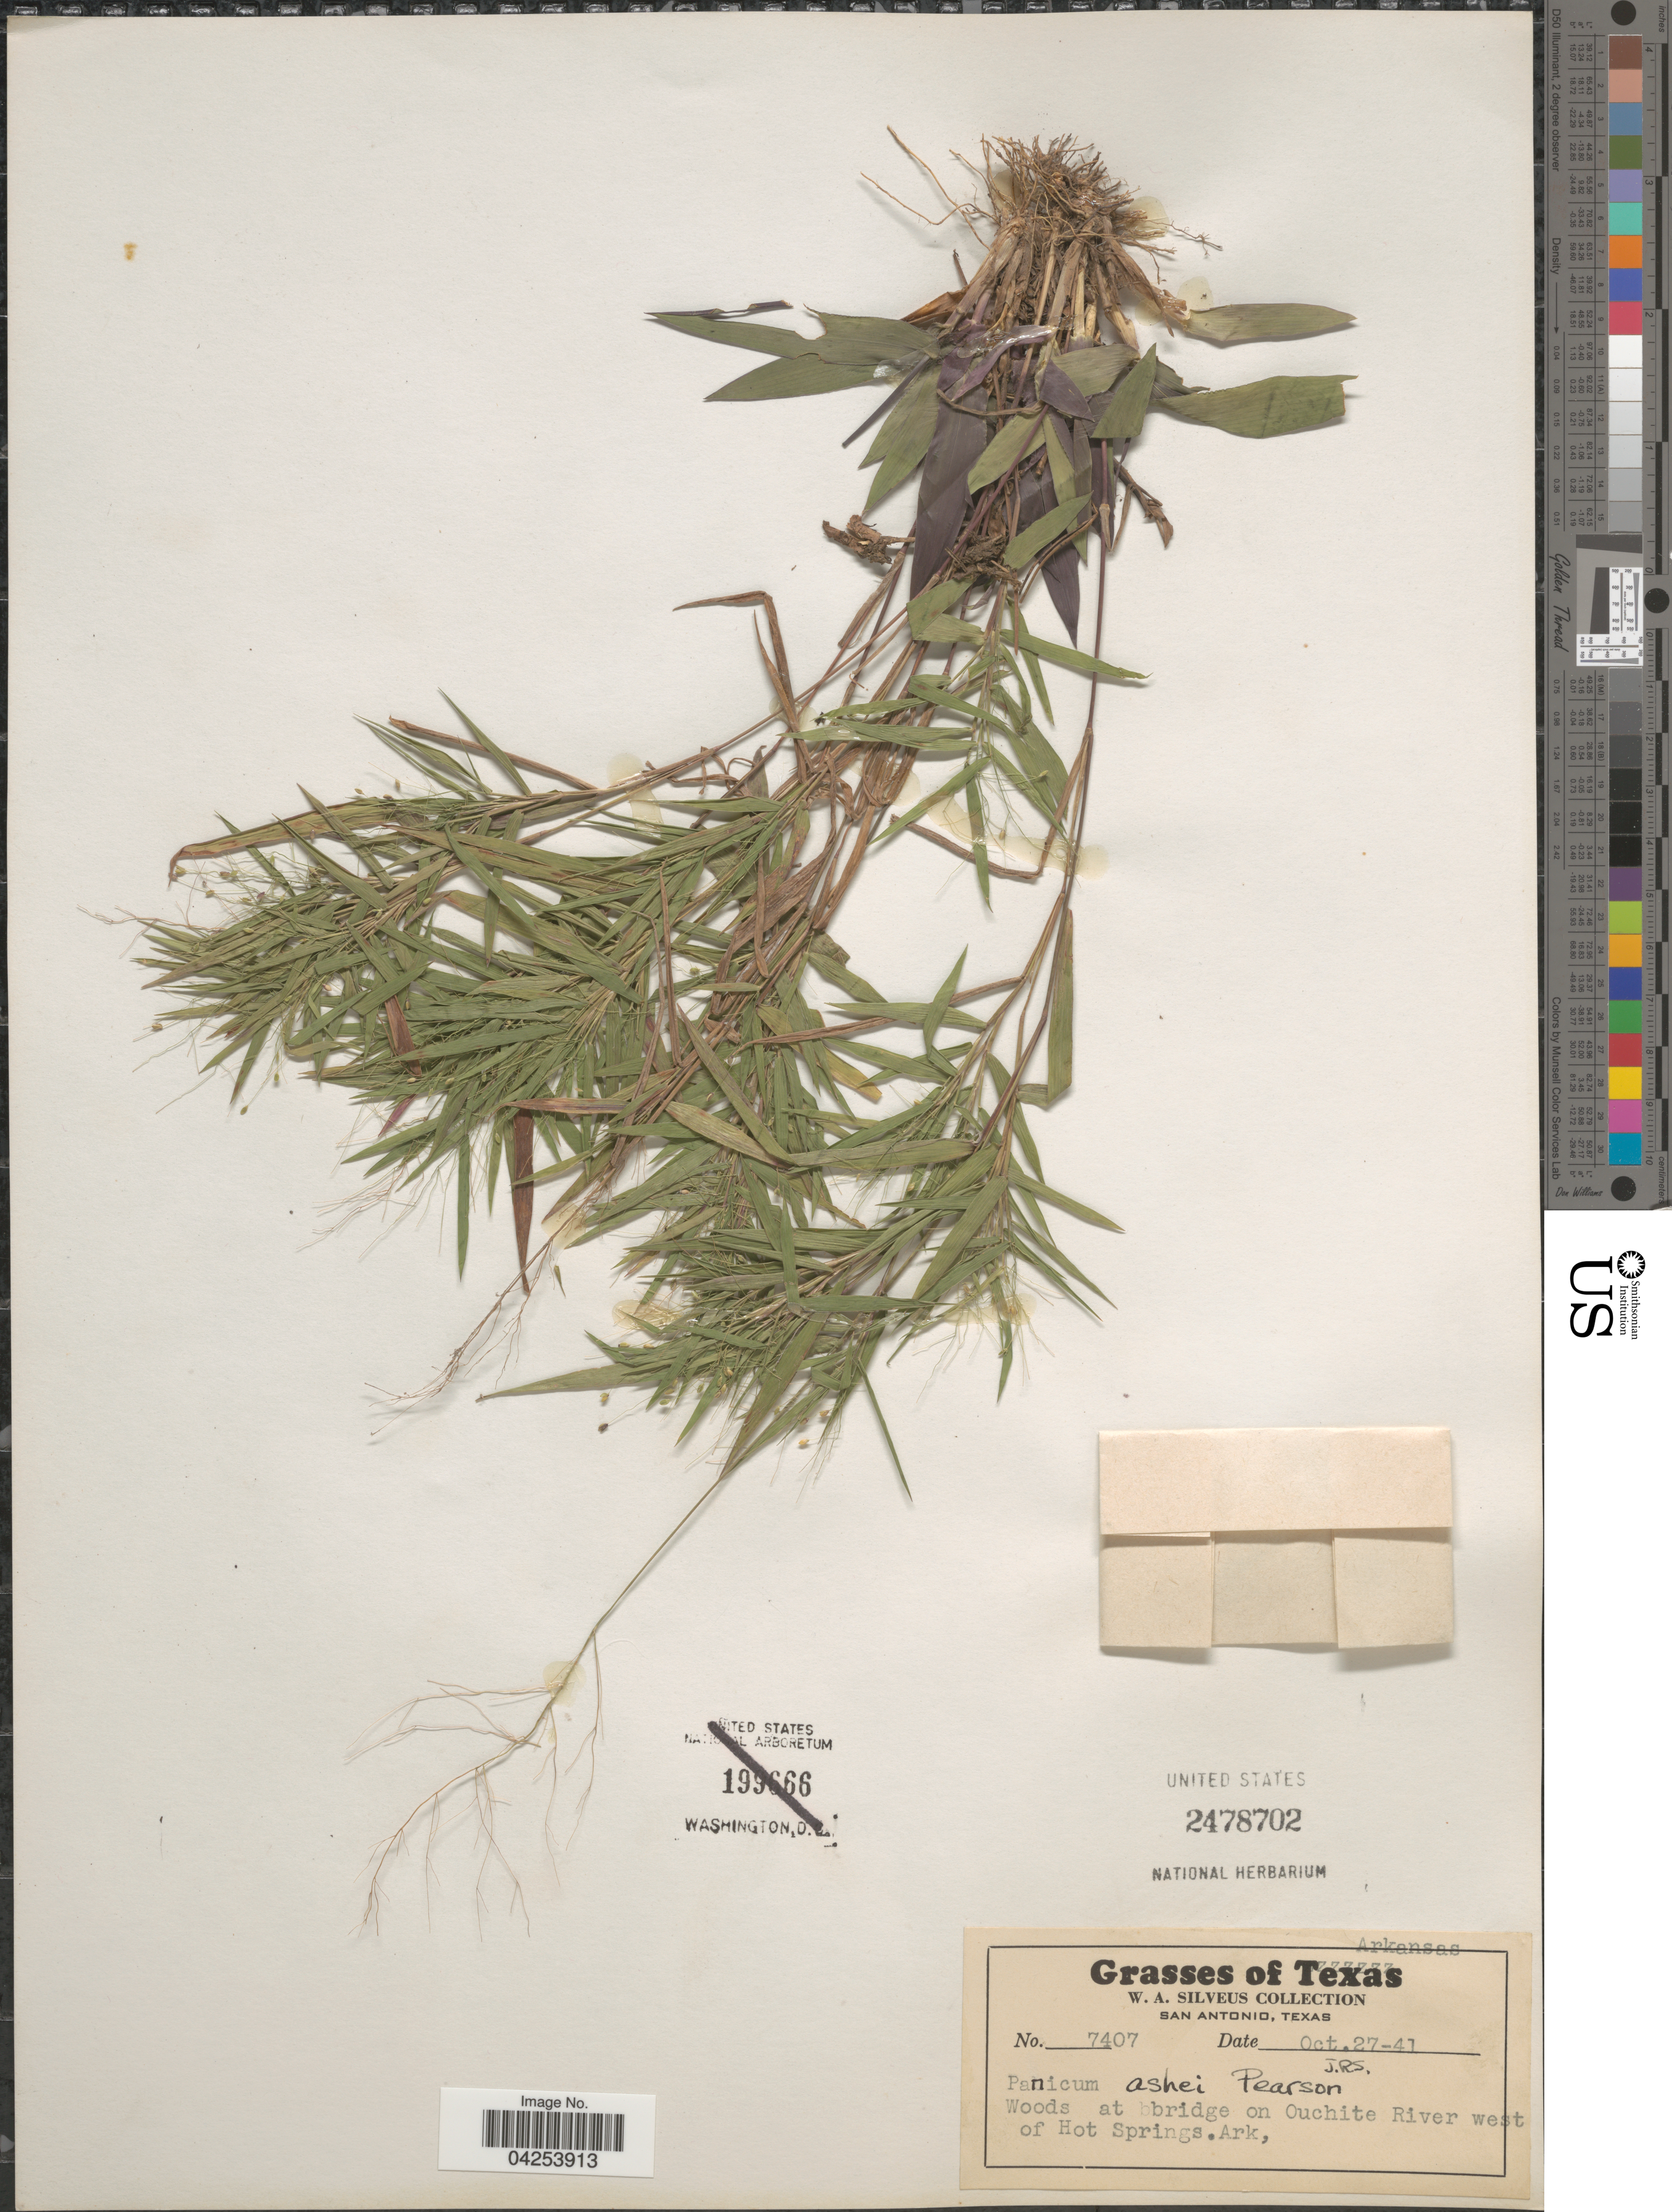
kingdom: Plantae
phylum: Tracheophyta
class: Liliopsida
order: Poales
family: Poaceae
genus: Dichanthelium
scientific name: Dichanthelium commutatum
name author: (Schult.) Gould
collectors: W. Silveus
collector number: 7407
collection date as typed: Transcribed d/m/y: 27/10/41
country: United States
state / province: Arkansas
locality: Woods at bridge on Ouchite River west of Hot Springs.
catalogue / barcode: US 2478702